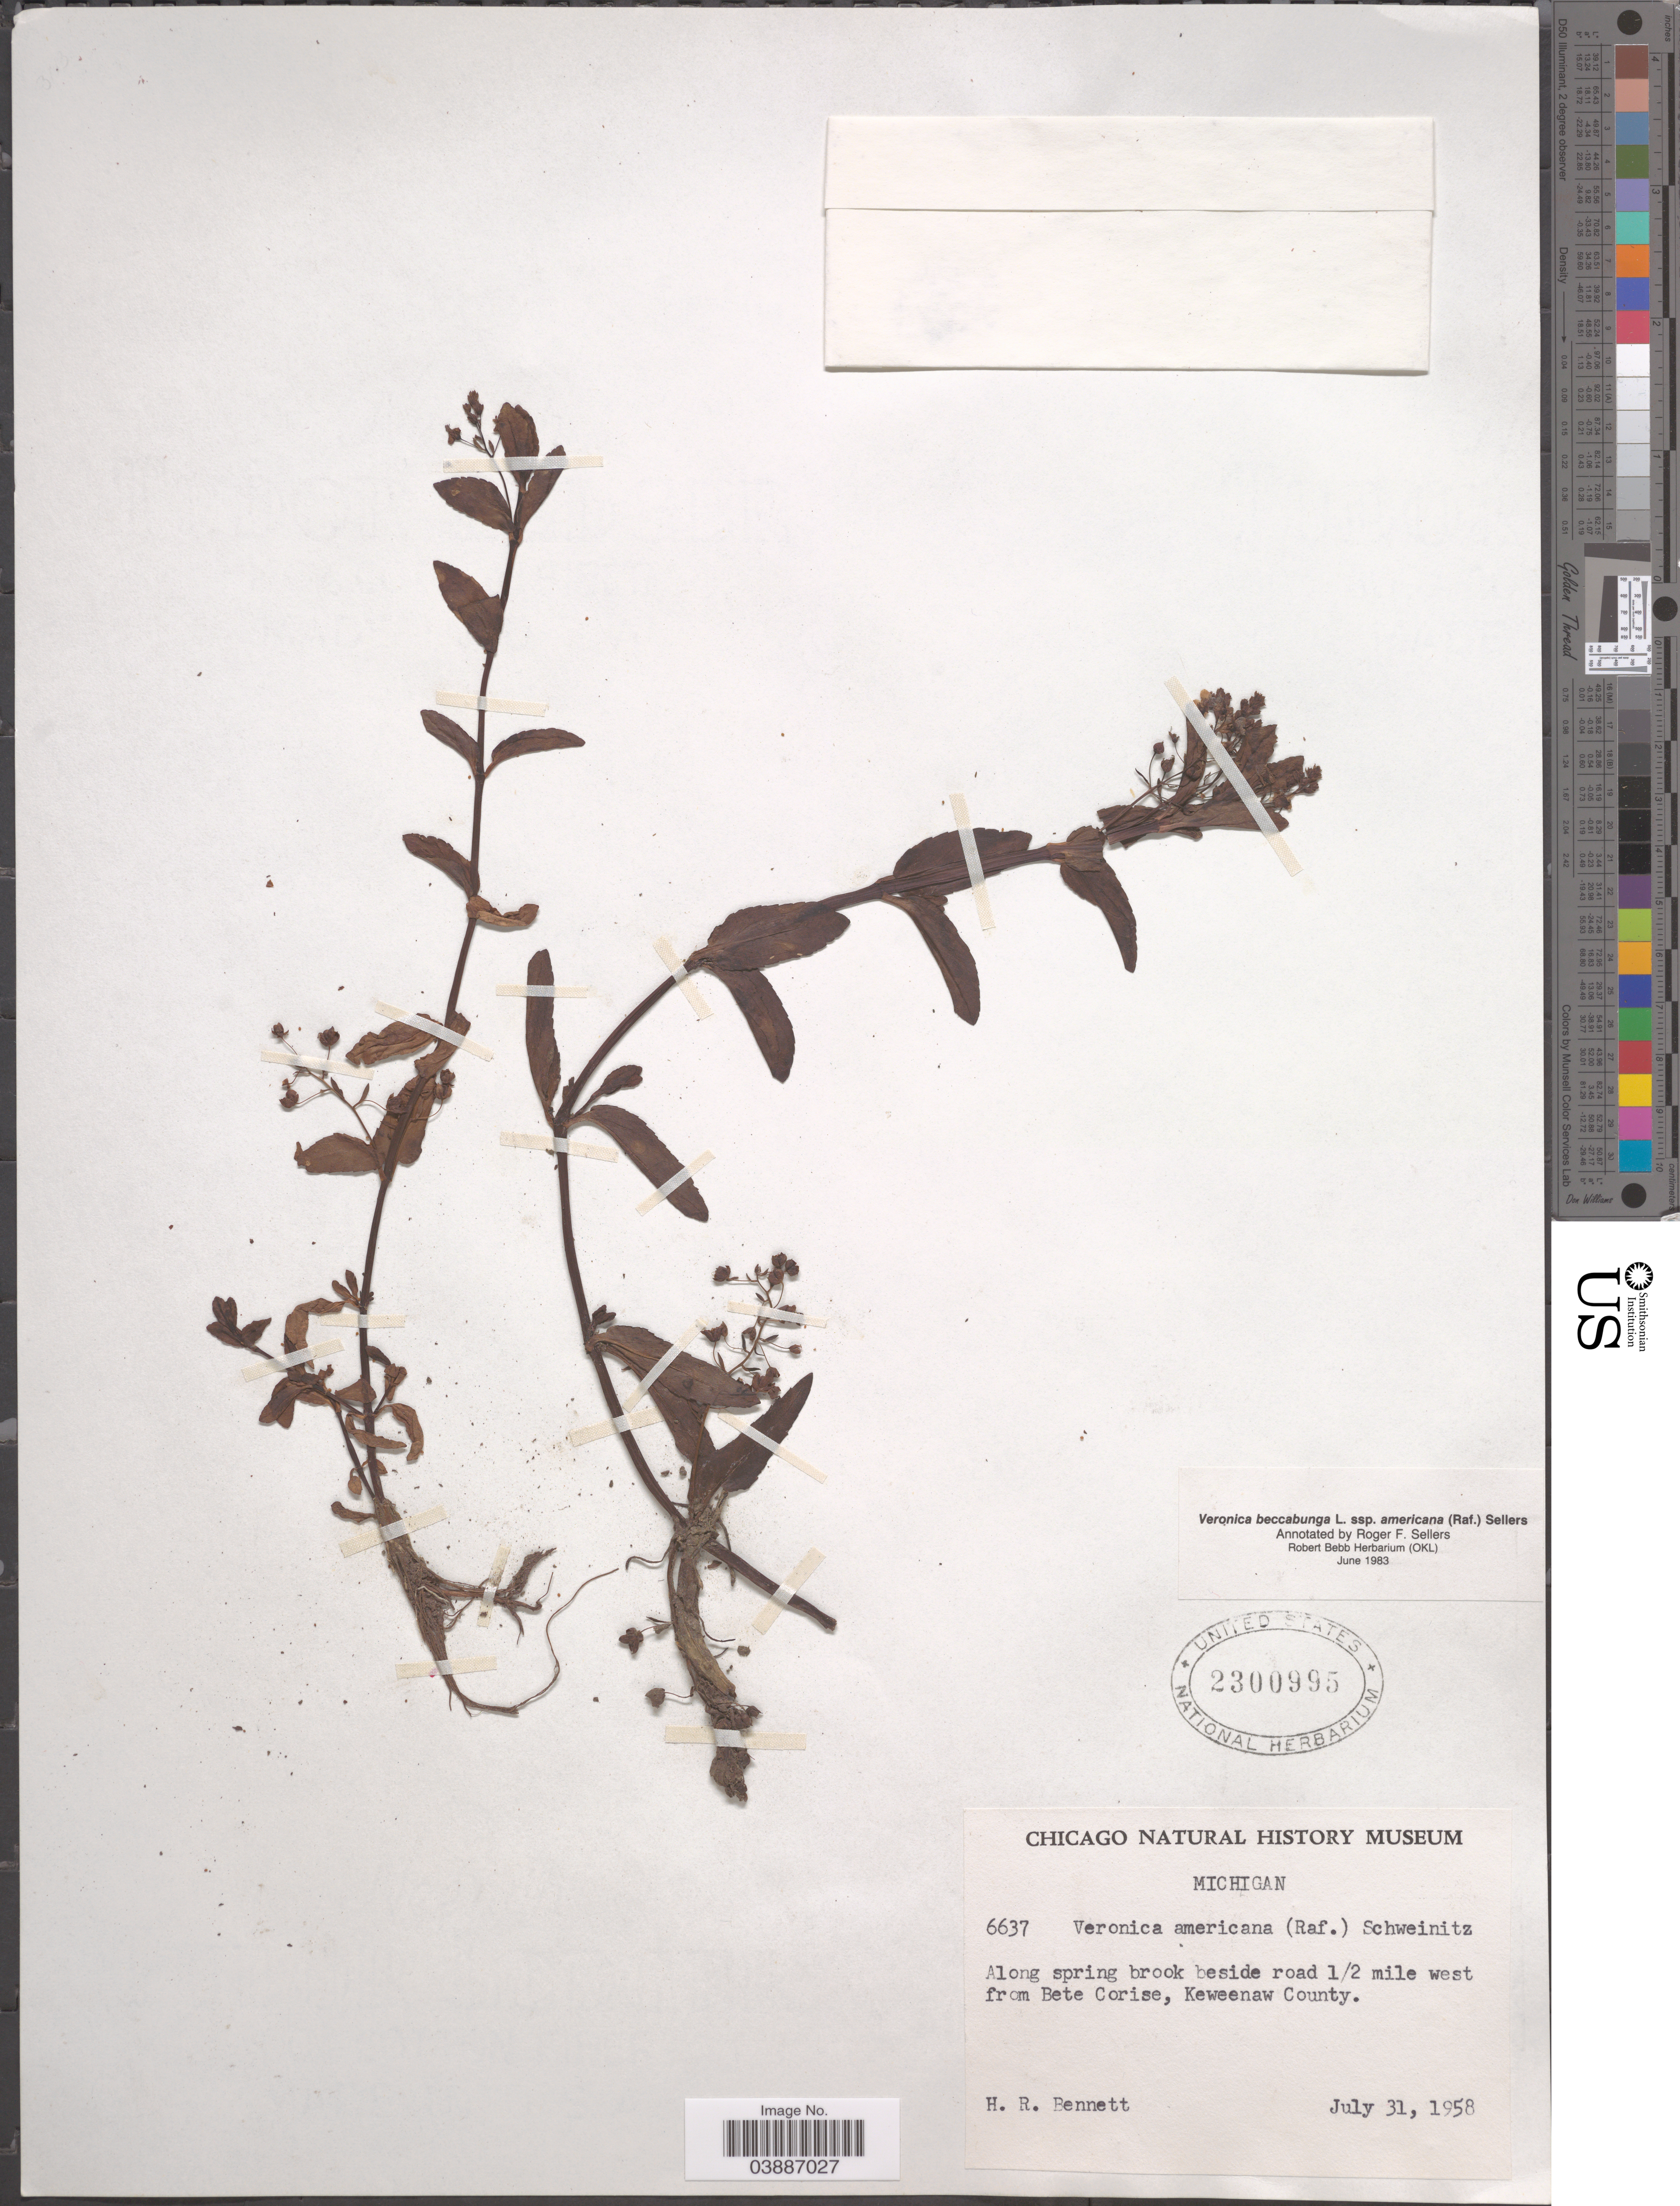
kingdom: Plantae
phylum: Tracheophyta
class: Magnoliopsida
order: Lamiales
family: Plantaginaceae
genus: Veronica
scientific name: Veronica beccabunga subsp. americana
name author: Raf.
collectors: H. R. Bennett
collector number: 6637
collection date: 1958-07-31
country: United States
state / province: Michigan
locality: Along spring brook beside road ½ mile west from Bete Corise, Keweenaw County.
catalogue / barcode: US 2300995